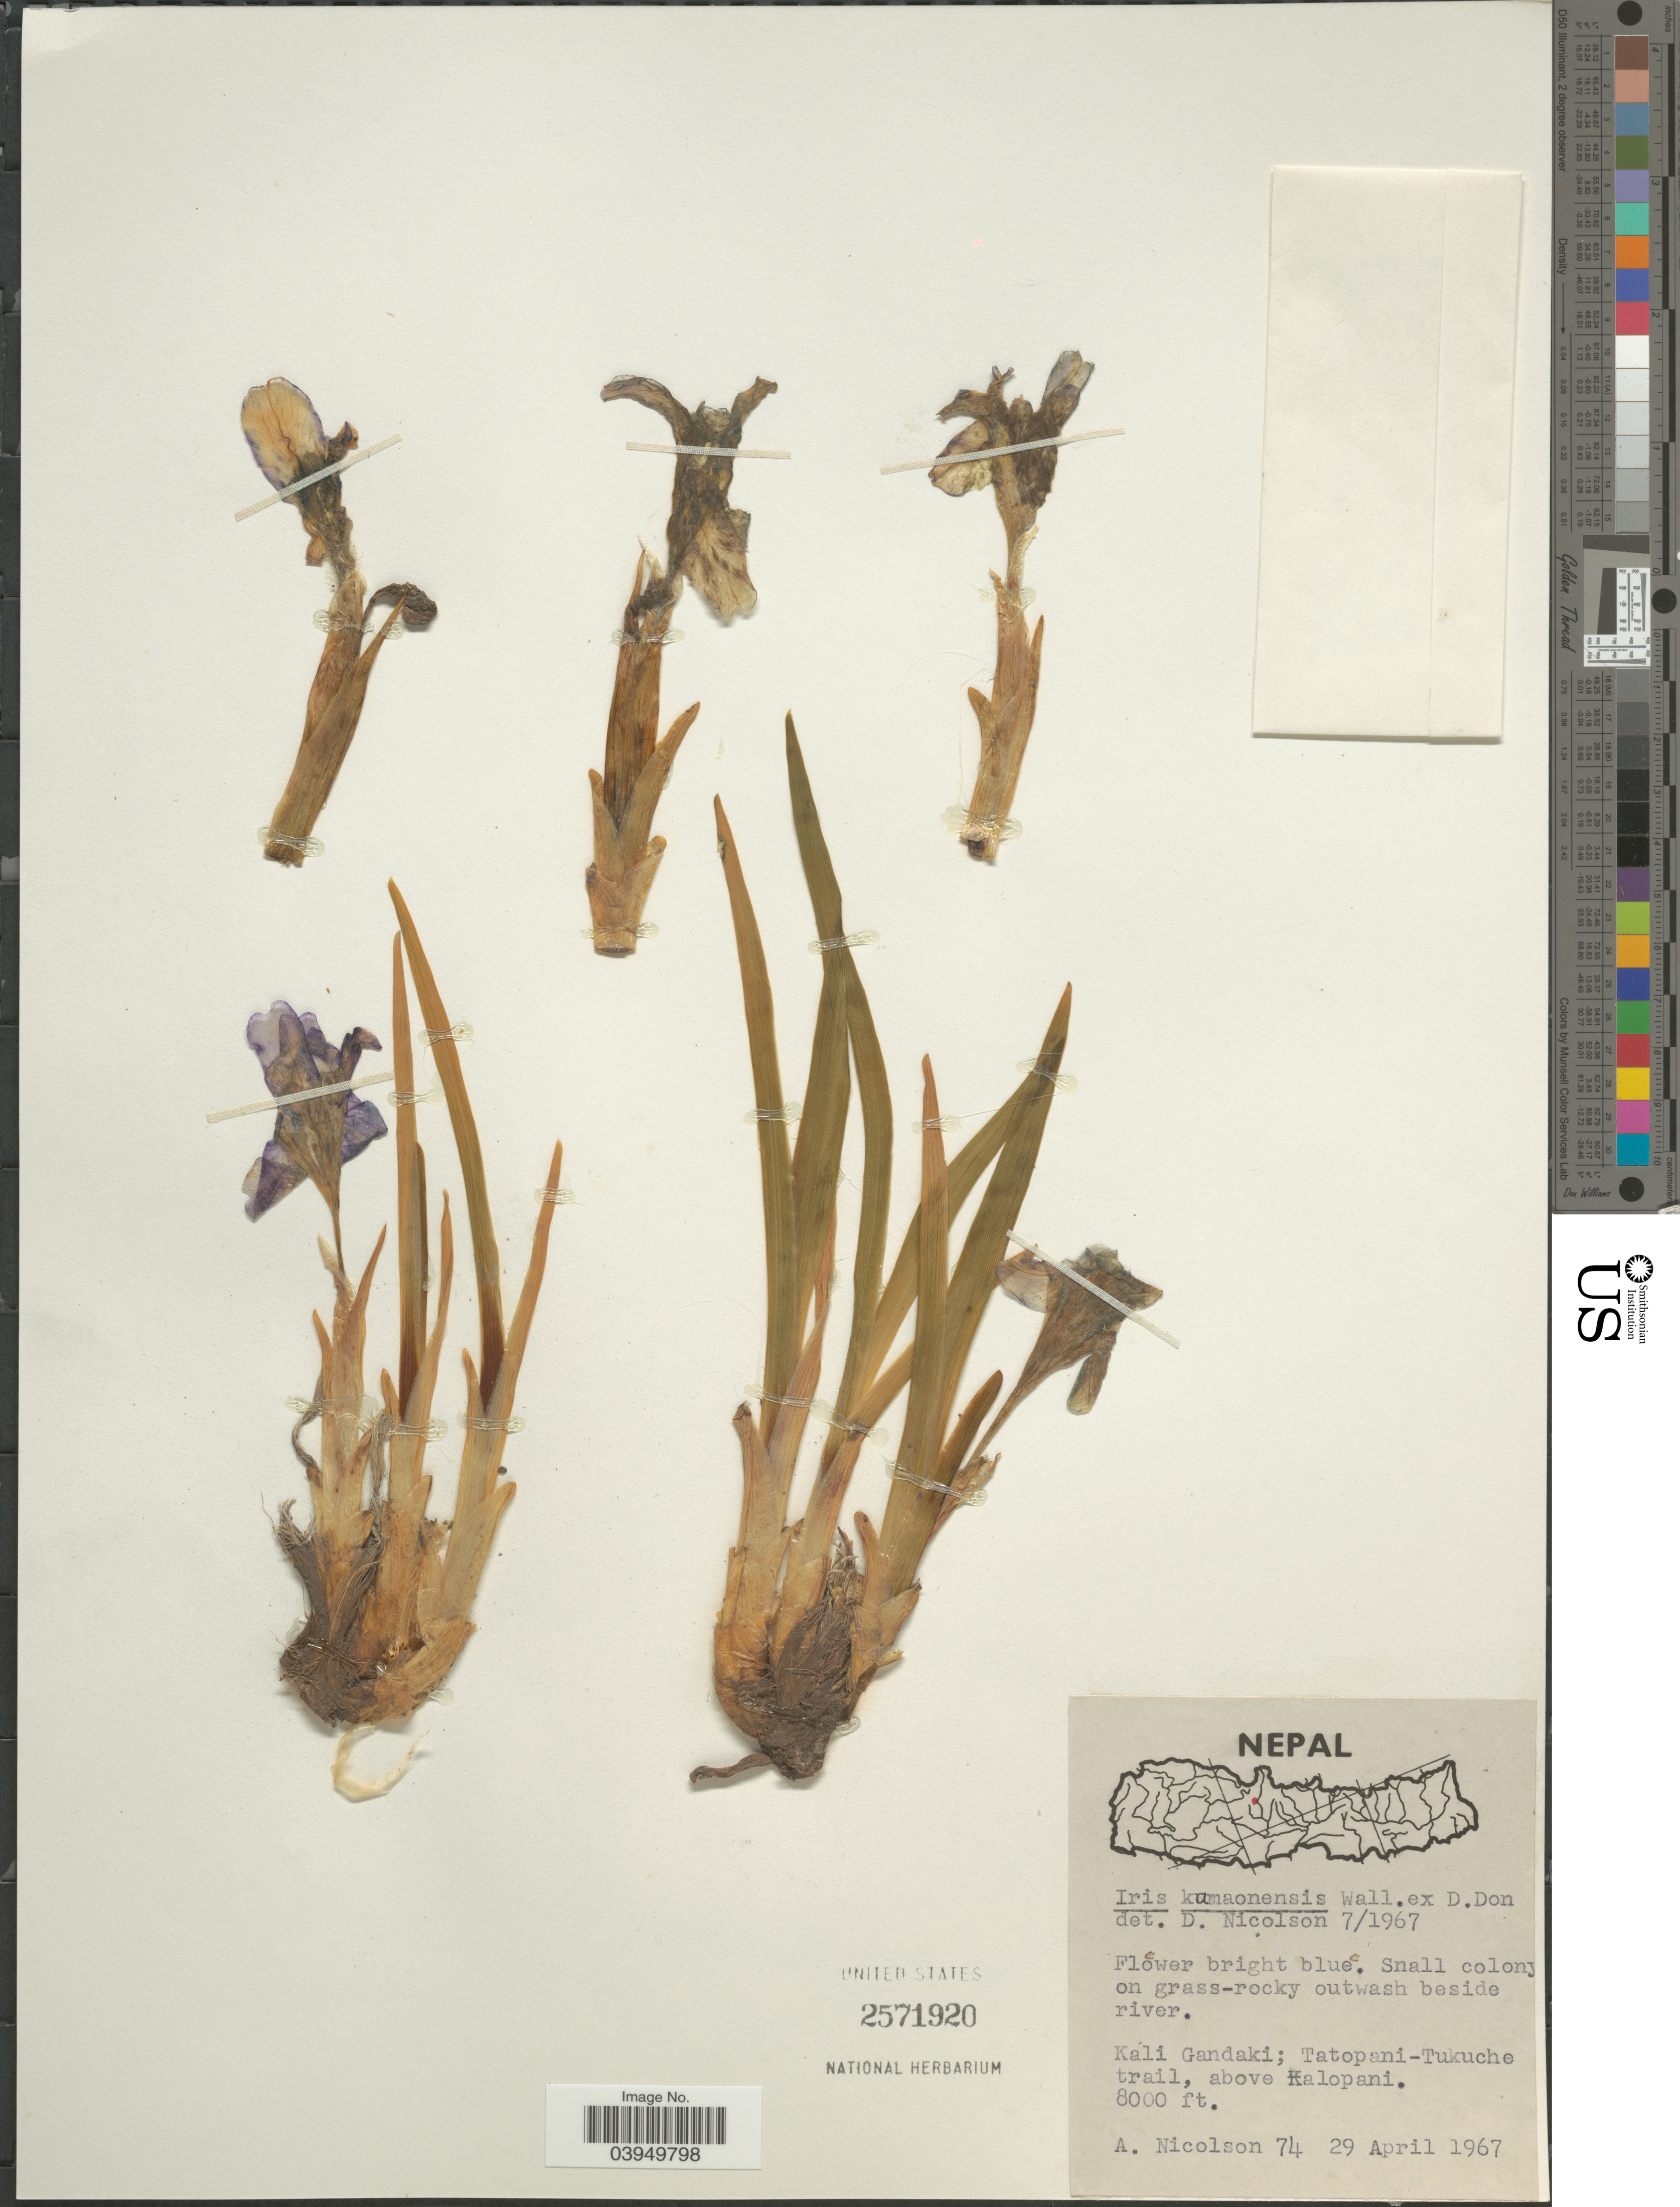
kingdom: Plantae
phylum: Tracheophyta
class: Liliopsida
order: Asparagales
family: Iridaceae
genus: Iris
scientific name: Iris kemaonensis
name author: Wall. ex D. Don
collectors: A. C. Nicolson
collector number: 74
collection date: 1967-04-29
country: Nepal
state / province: Gandaki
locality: Kali Gandaki; Tatopani-Tukuche trail, above Kalopani.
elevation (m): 2438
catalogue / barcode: US 2571920